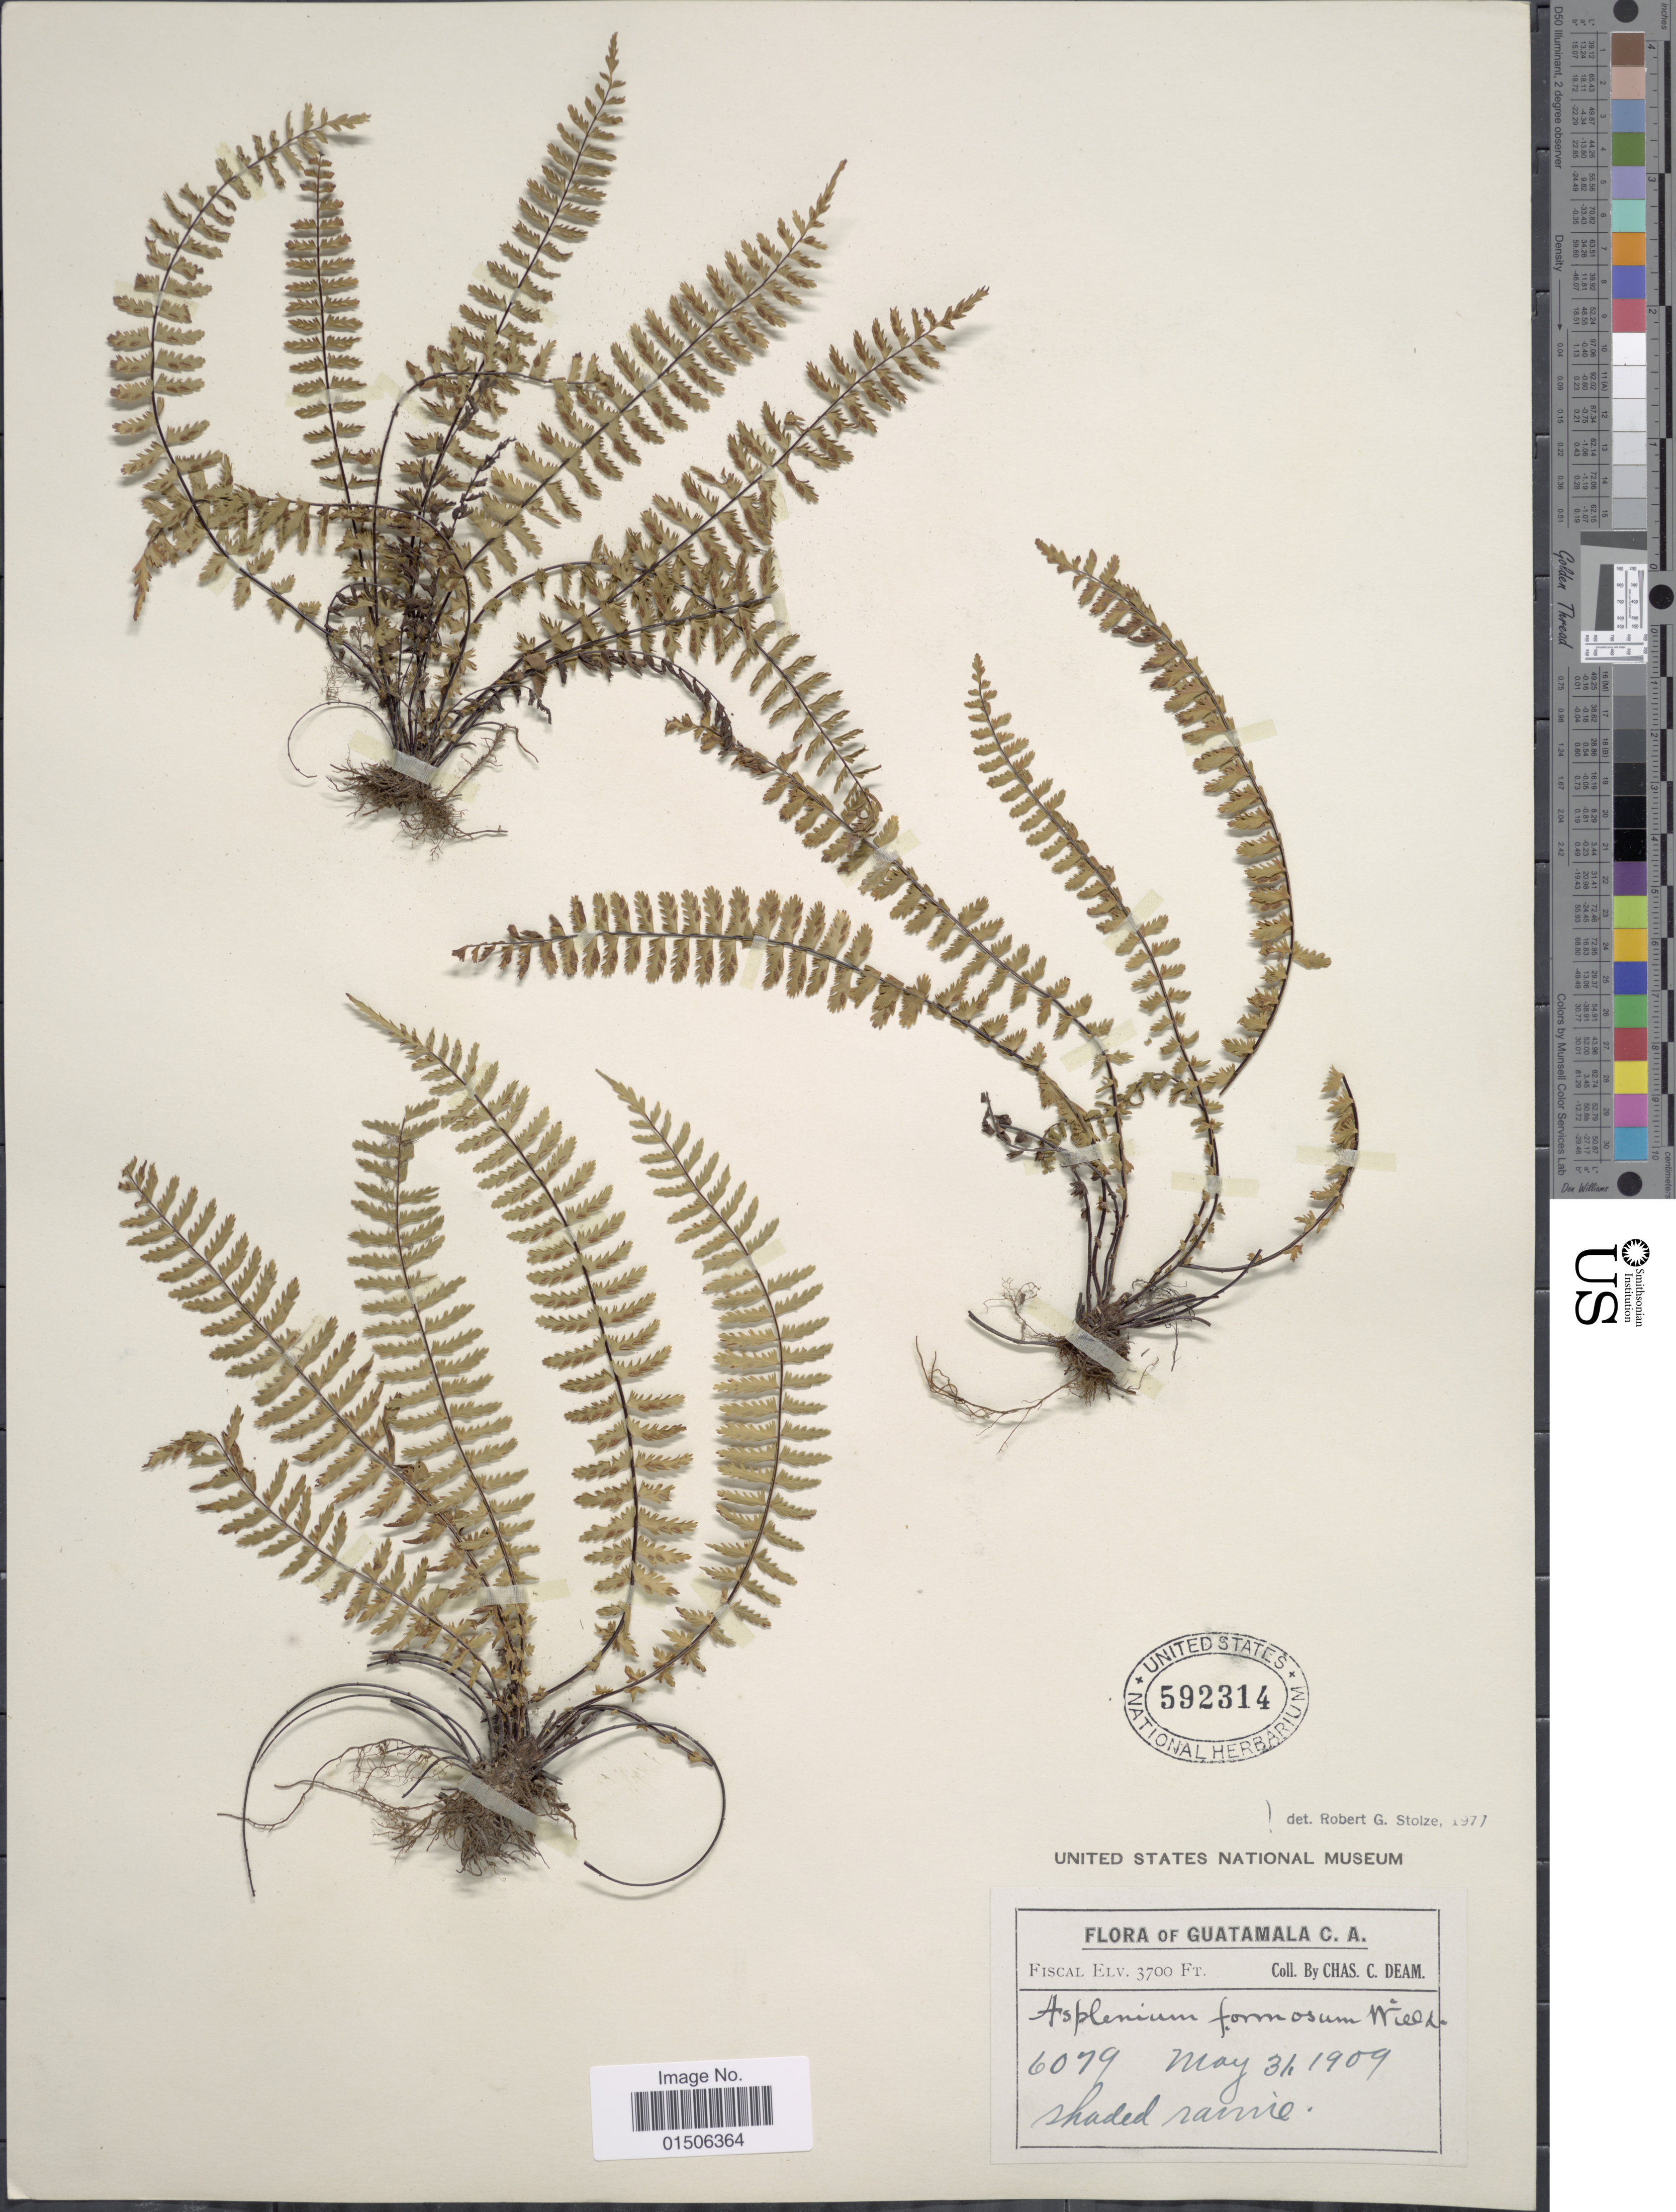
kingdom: Plantae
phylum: Tracheophyta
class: Polypodiopsida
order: Polypodiales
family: Aspleniaceae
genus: Asplenium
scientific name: Asplenium formosum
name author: Willd.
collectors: C. C. Deam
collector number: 6079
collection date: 1909-05-31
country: Guatemala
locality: Fiscal, C. A. shaded ravine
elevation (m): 1128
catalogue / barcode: US 592314